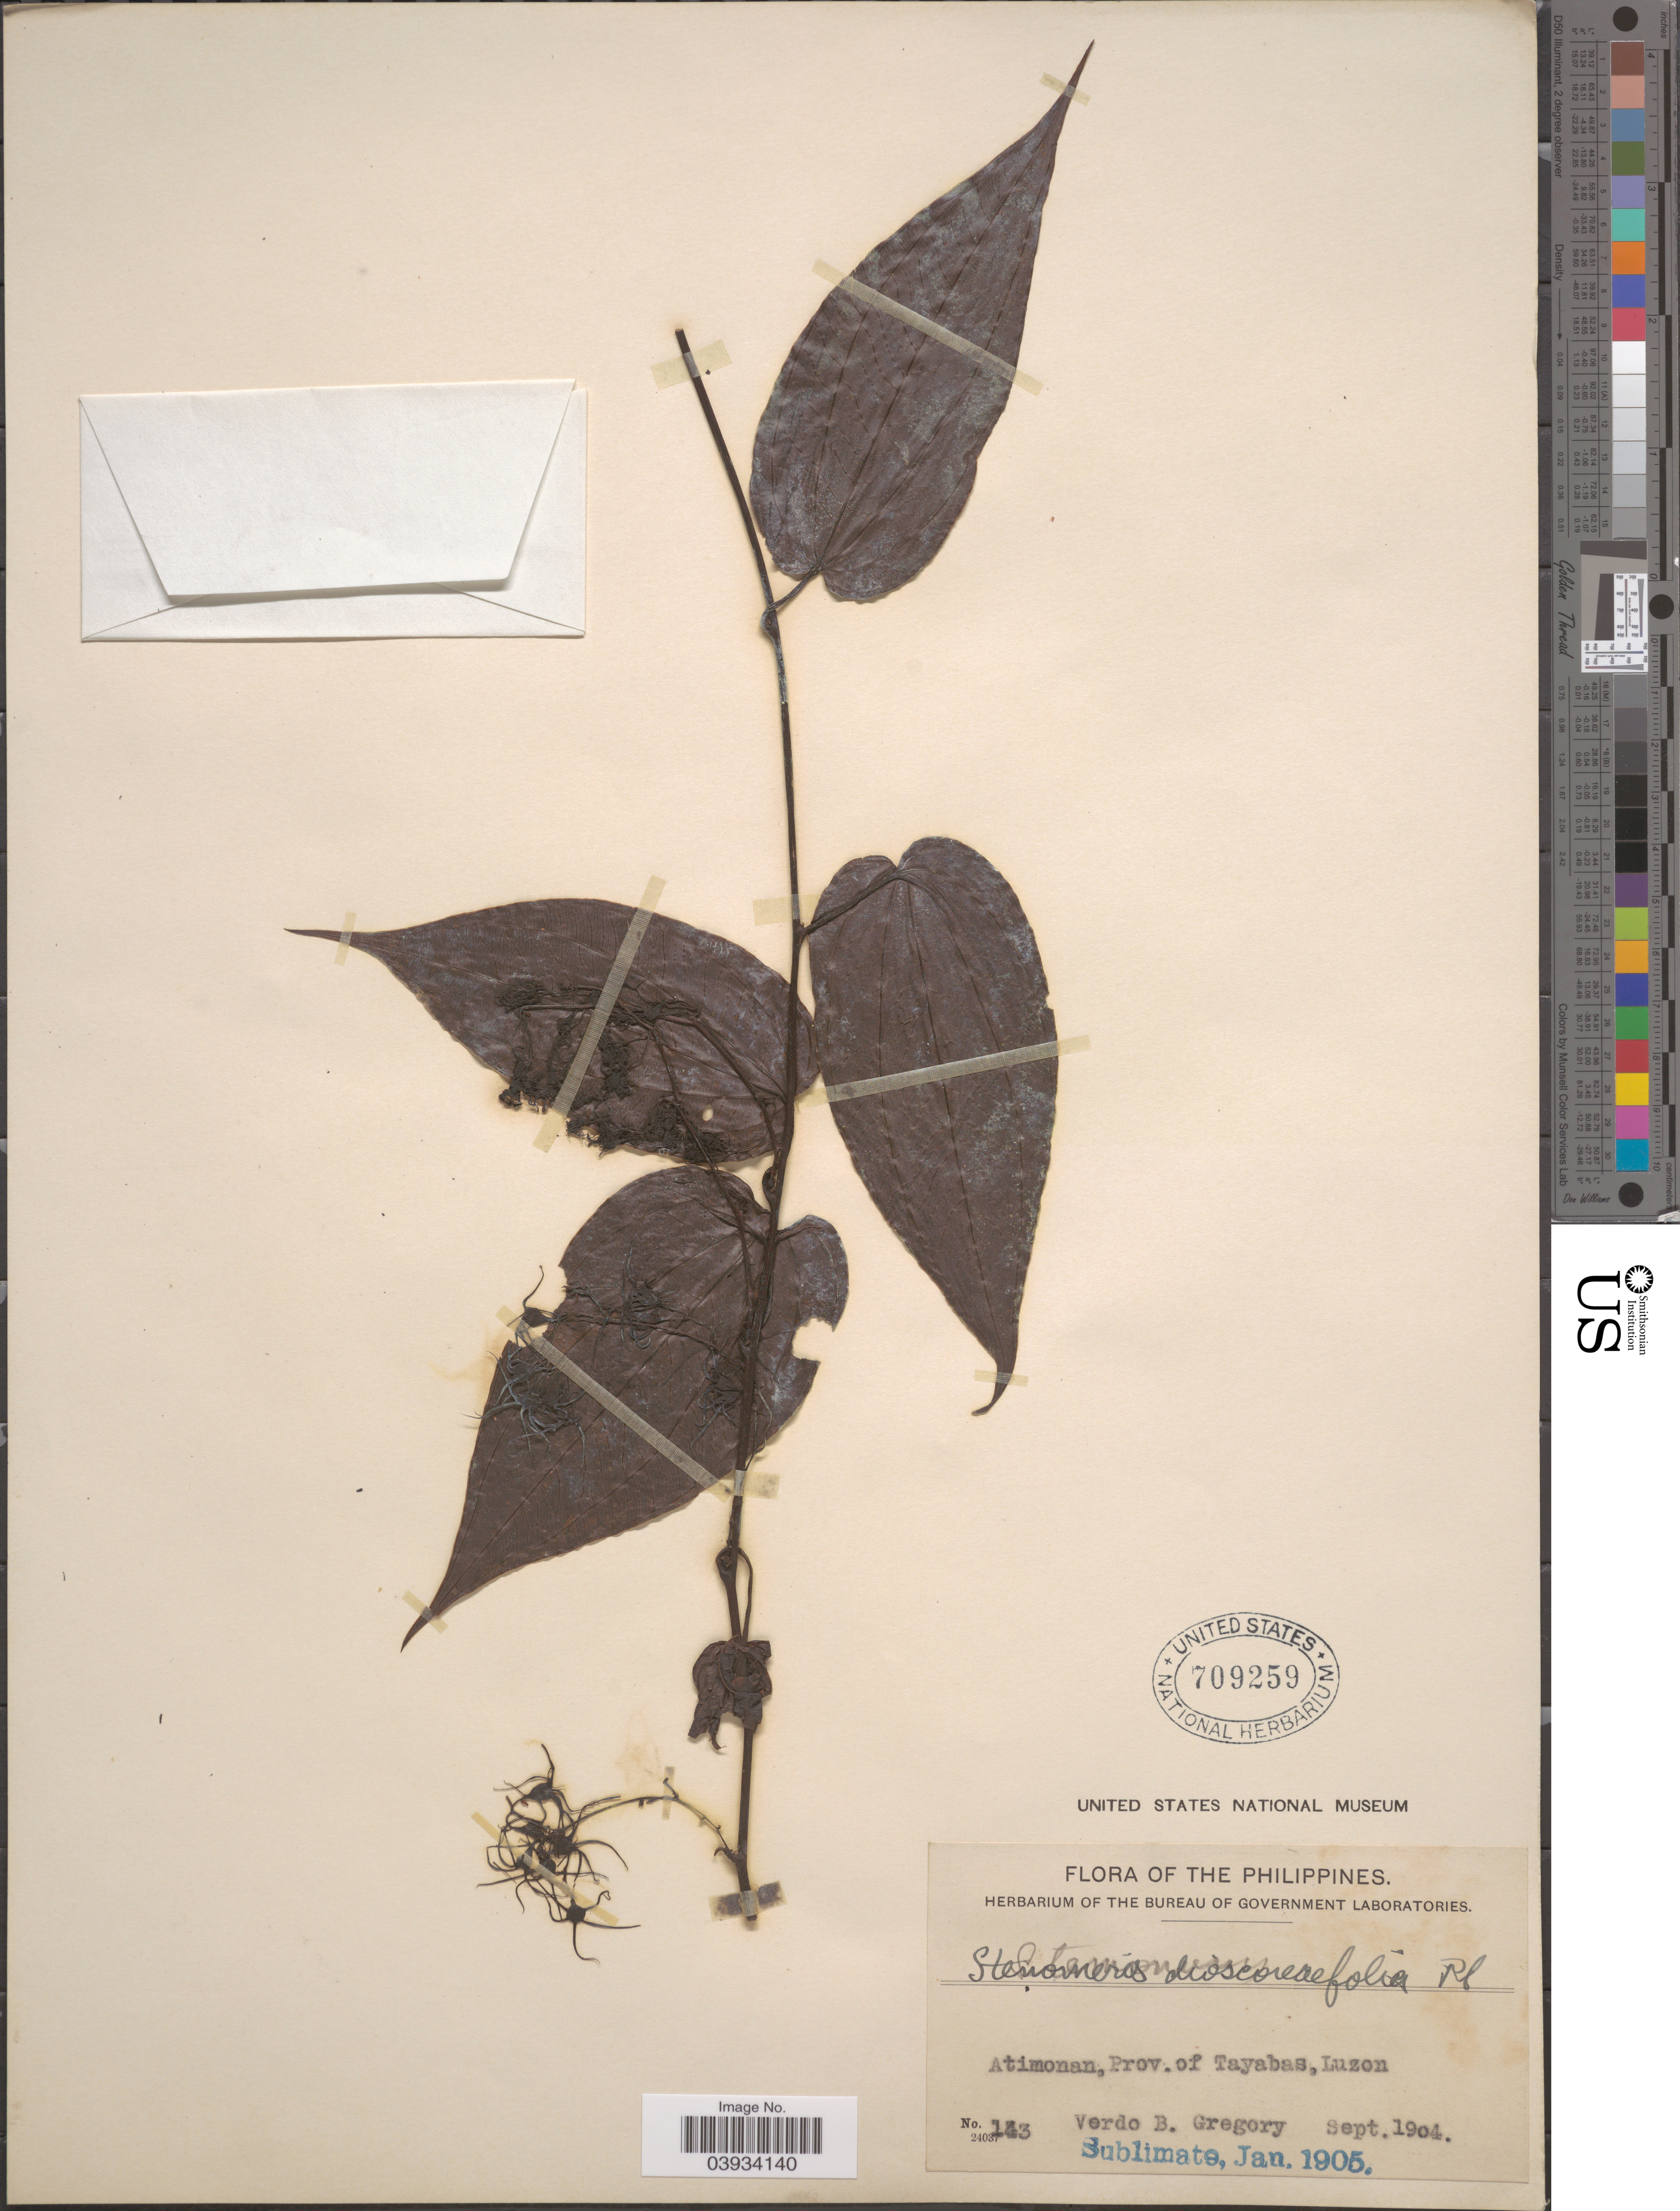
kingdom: Plantae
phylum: Tracheophyta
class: Liliopsida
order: Dioscoreales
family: Dioscoreaceae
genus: Stenomeris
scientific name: Stenomeris dioscoreifolia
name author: Planch.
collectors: V. Gregory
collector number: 143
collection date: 1904-09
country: Philippines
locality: Atimonan, Prov. of Tayabas, Luzon.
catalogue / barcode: US 709259